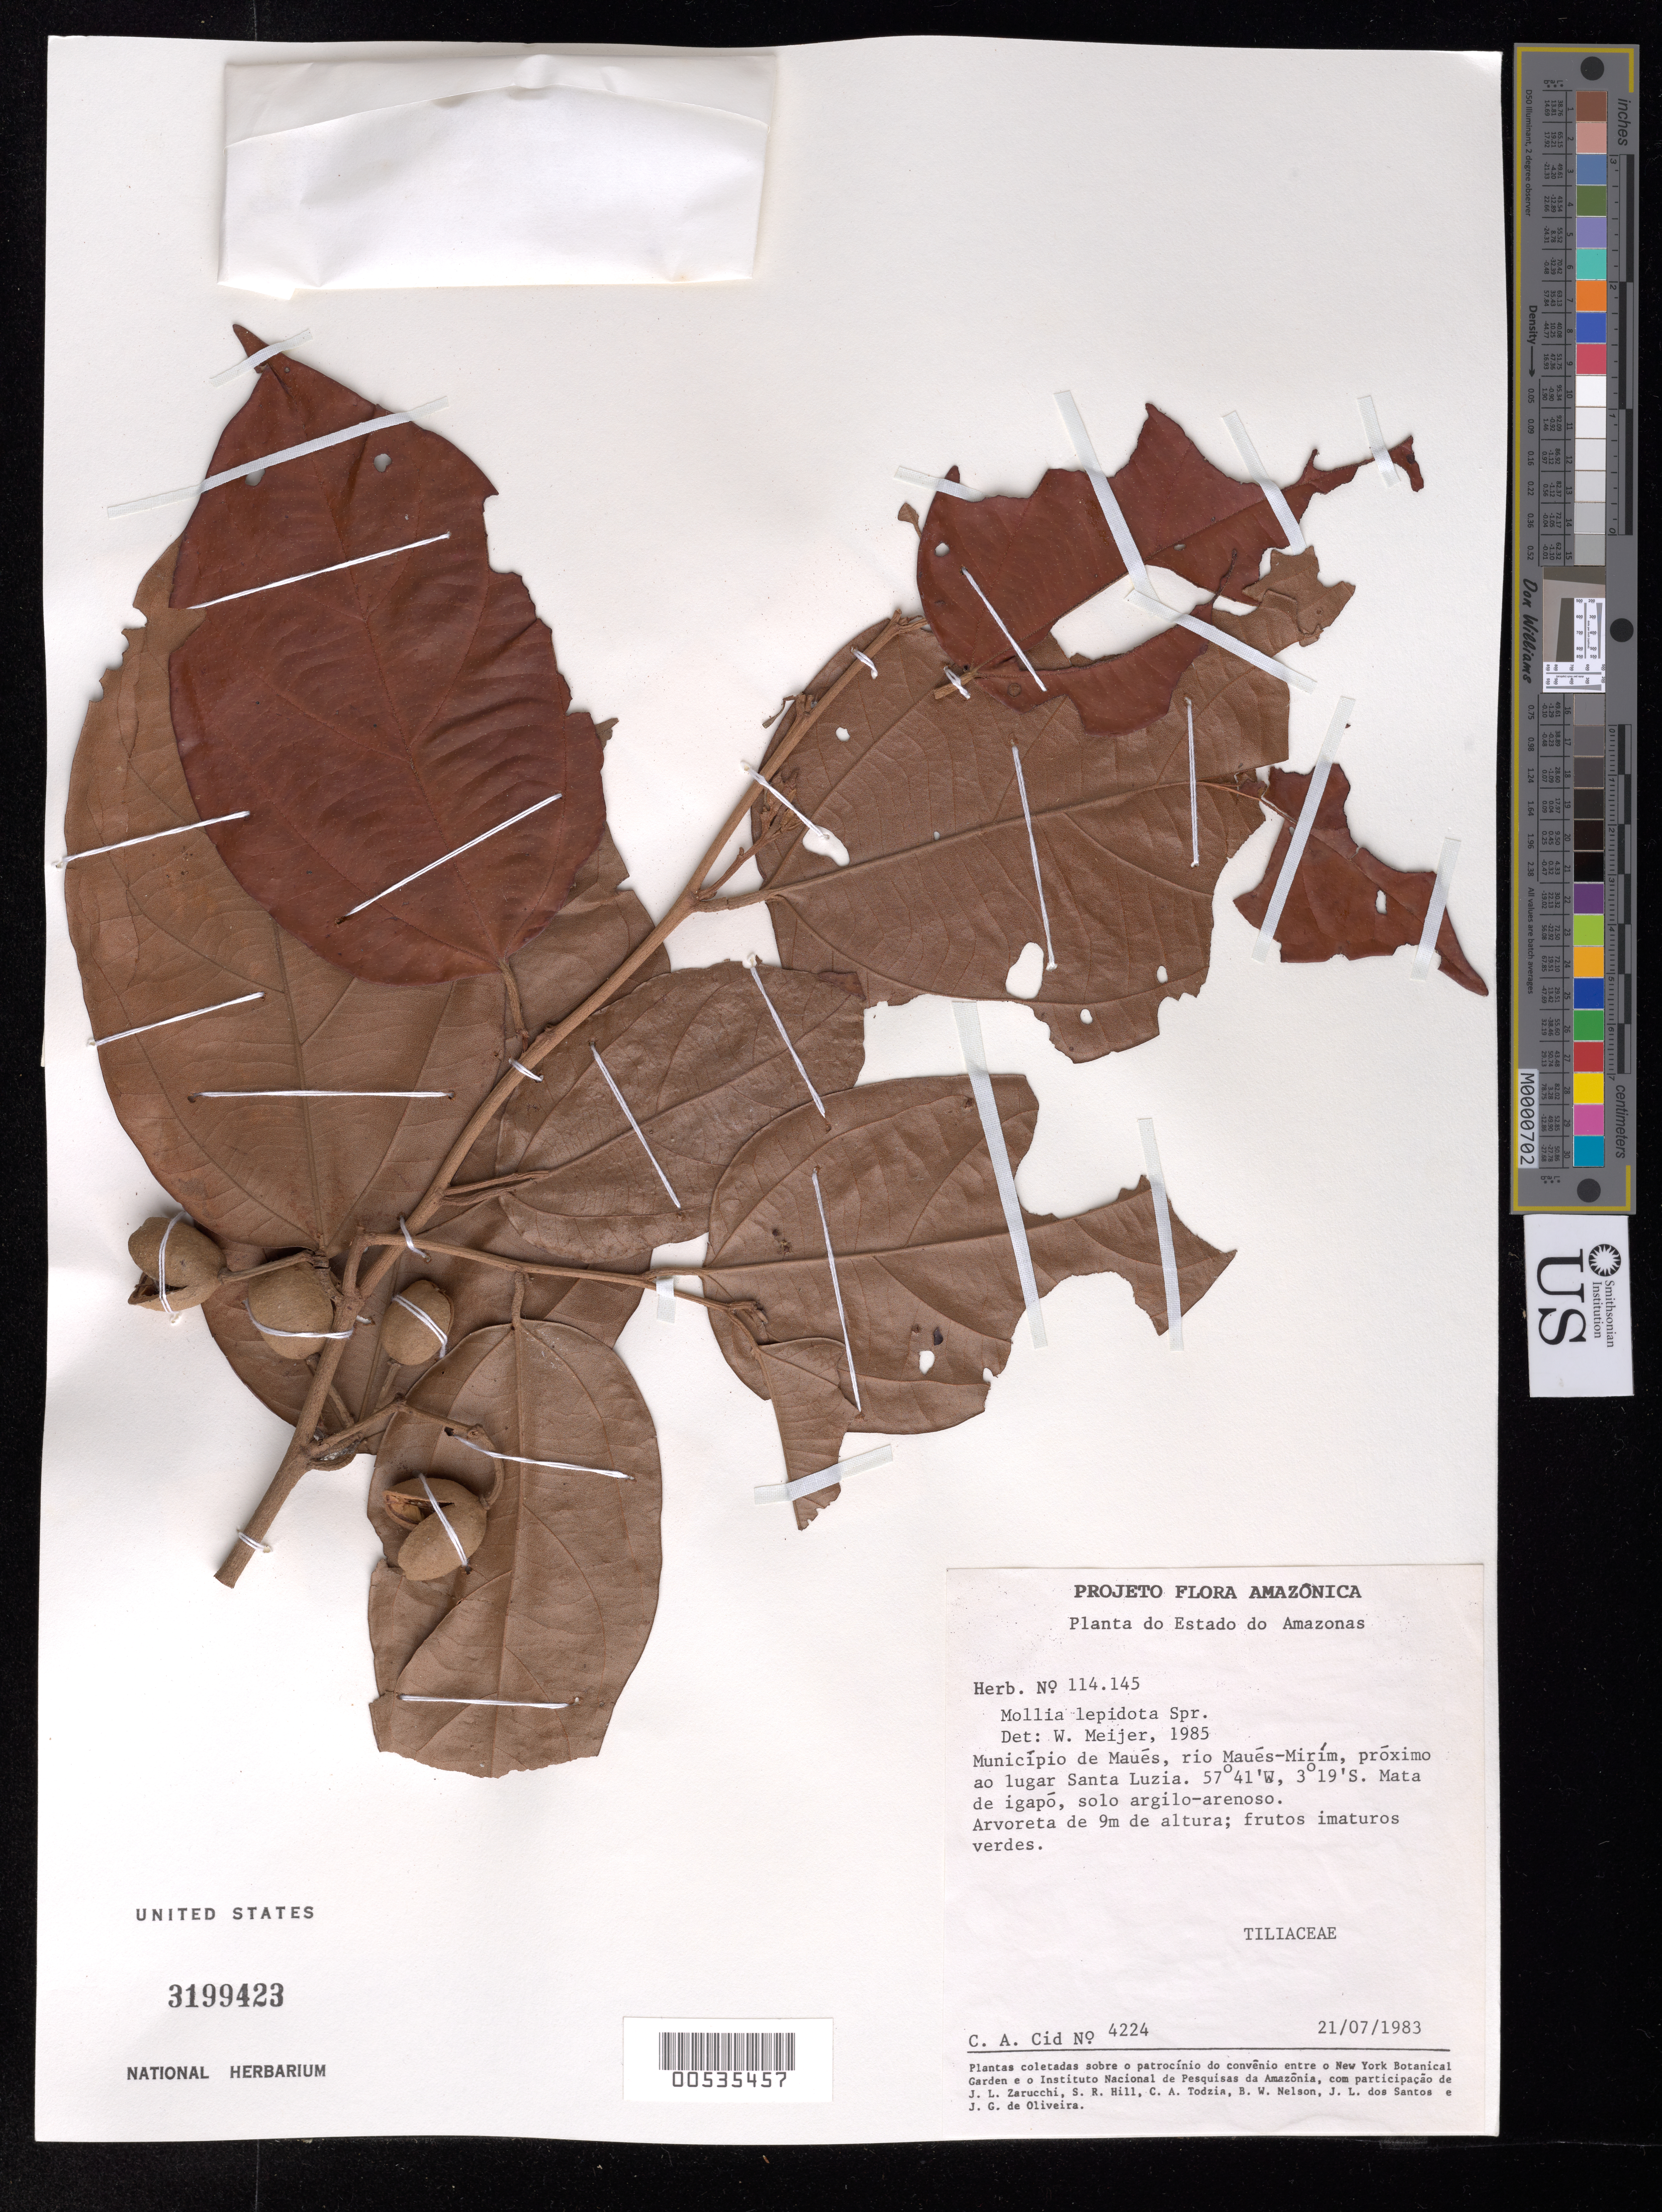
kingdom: Plantae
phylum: Tracheophyta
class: Magnoliopsida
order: Malvales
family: Malvaceae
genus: Mollia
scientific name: Mollia sphaerocarpa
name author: Gleason ex Record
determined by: Dorr, Laurence J., Curator (BOT), Smithsonian Institution - National Museum of Natural History (UNITED STATES)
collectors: C. A. Cid Ferreira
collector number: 4224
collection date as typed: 21 Jul 1983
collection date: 1983-07-21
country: Brazil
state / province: Amazonas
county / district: Maués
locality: Rio Maués-Mirím, próximo ao lugar Santa Luzia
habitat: Mata de igapó, solo argilo-arenoso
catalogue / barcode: US 3199423